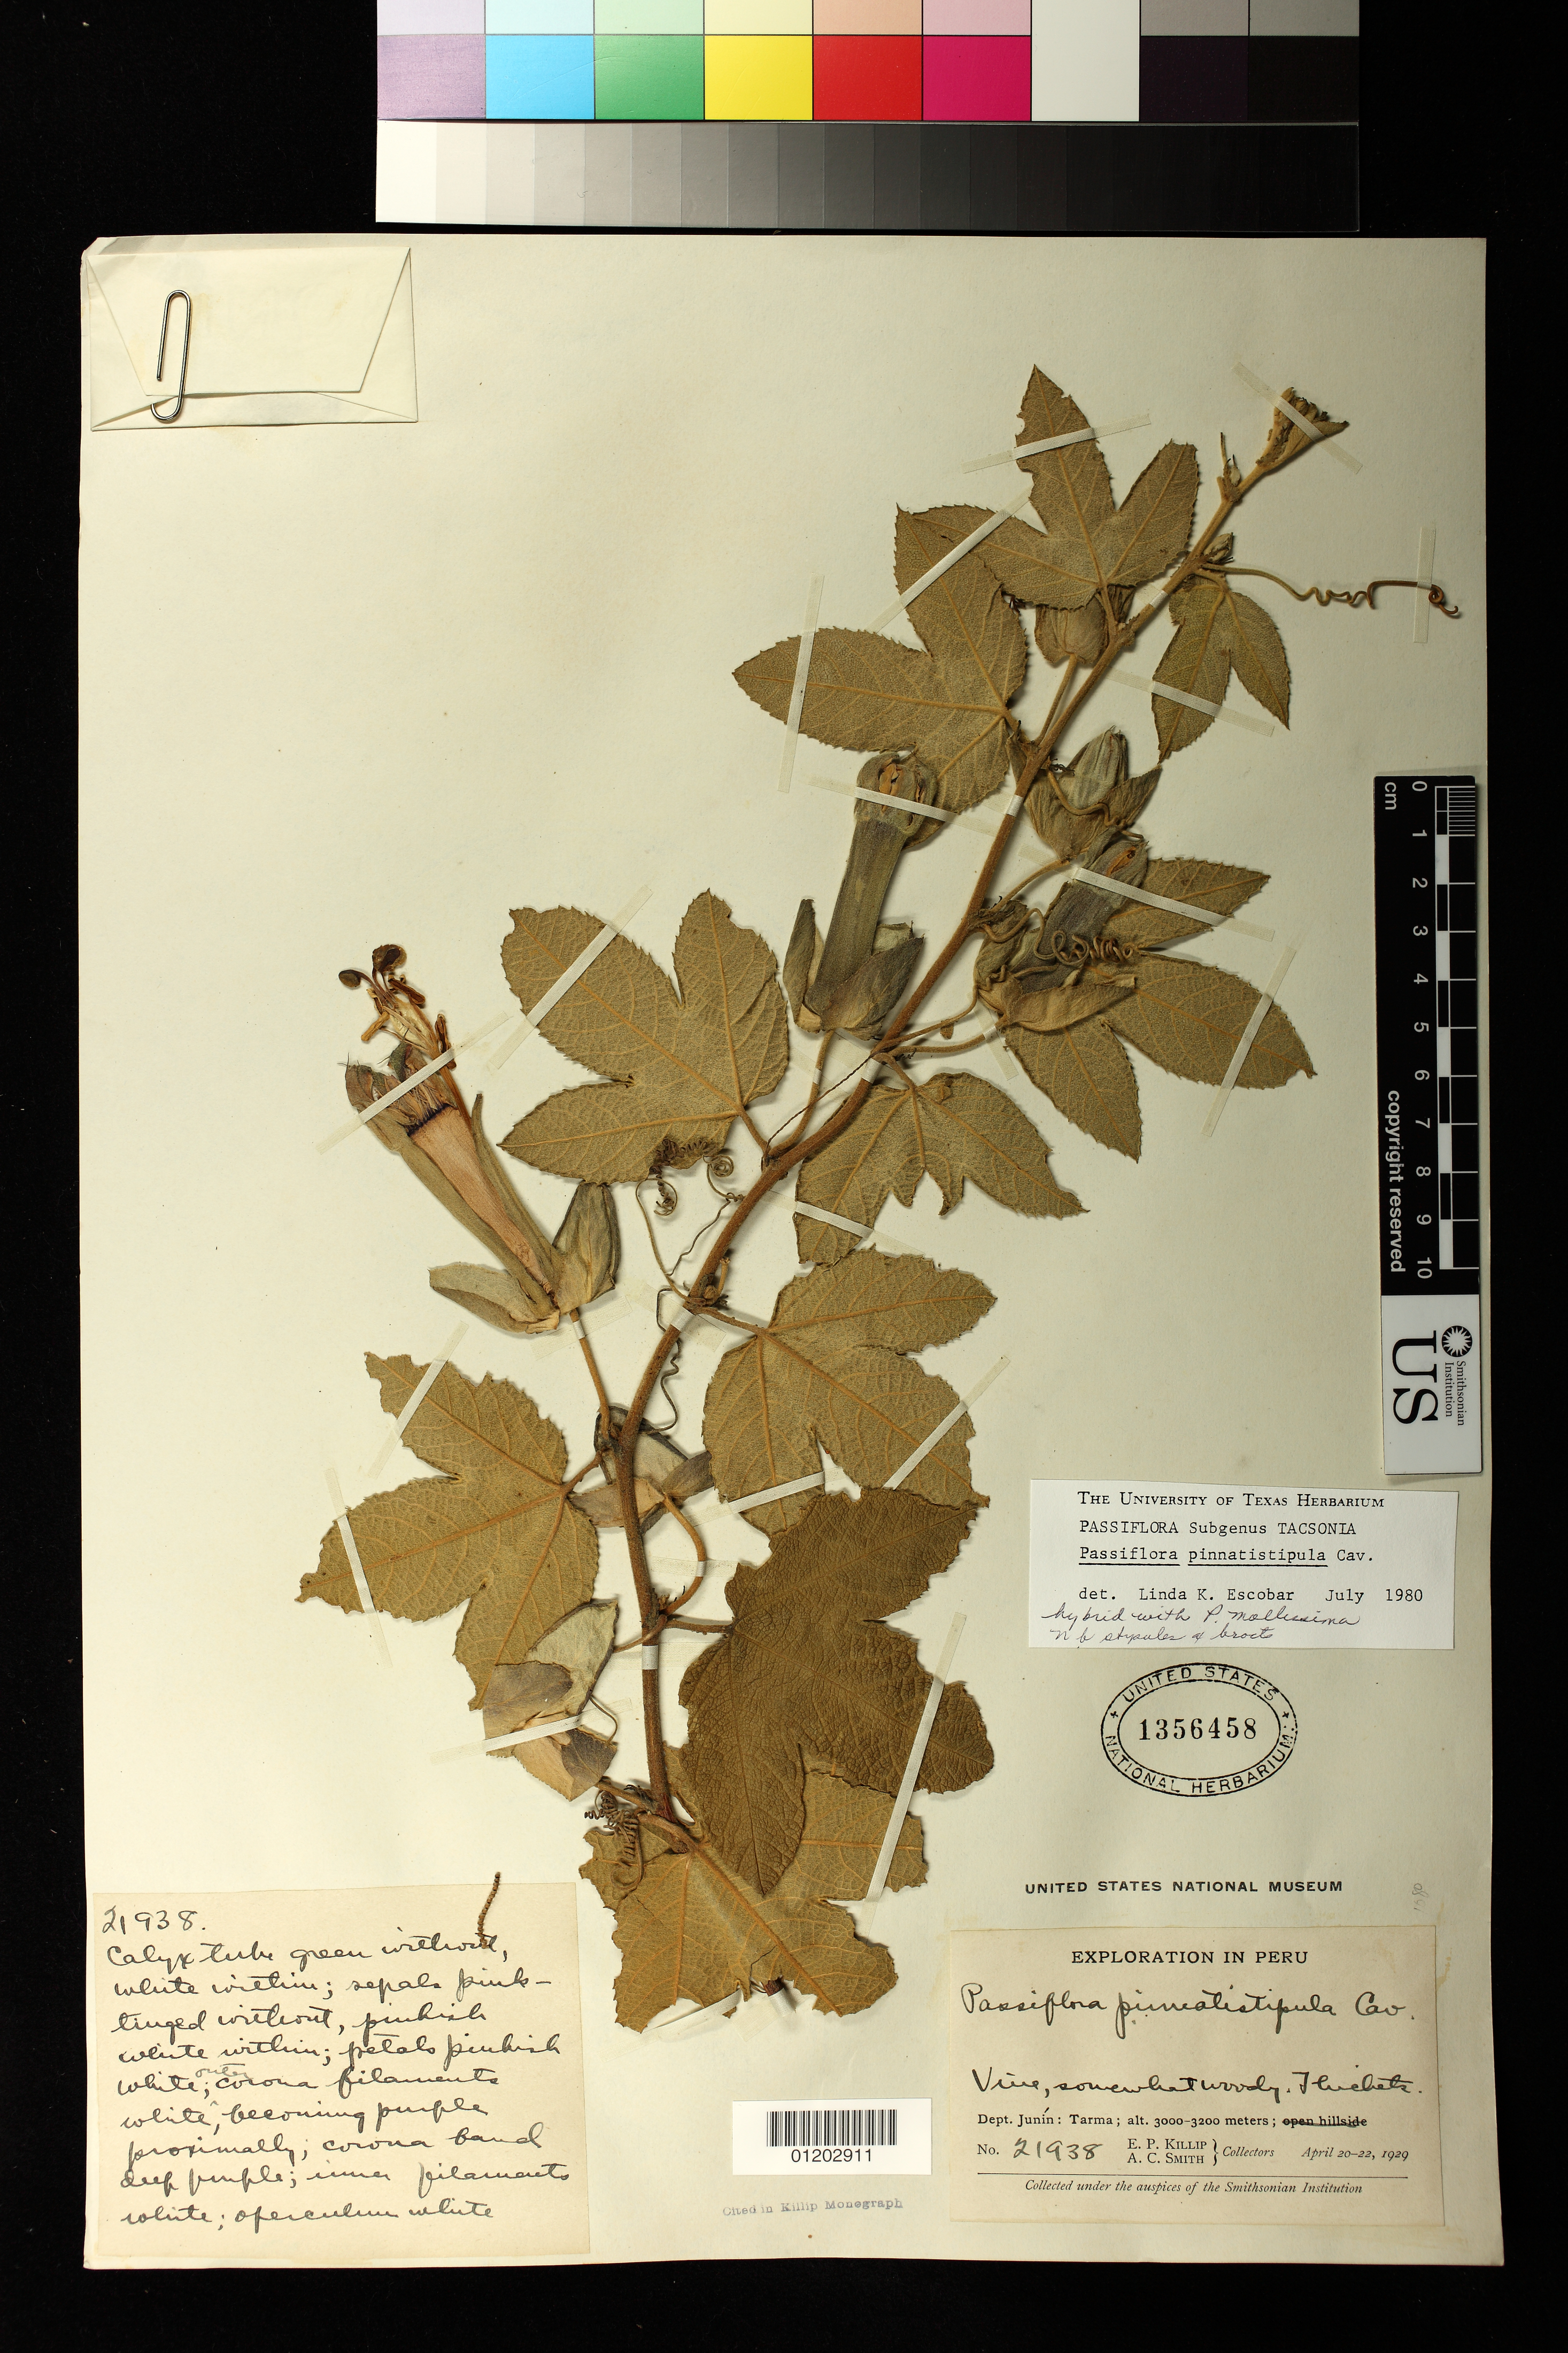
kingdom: Plantae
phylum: Tracheophyta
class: Magnoliopsida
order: Malpighiales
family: Passifloraceae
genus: Passiflora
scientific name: Passiflora pinnatistipula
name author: Cav.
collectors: E. P. Killip & A. C. Smith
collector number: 21938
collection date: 1929-04-20/1929-04-22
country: Peru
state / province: Junín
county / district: Tarma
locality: thickets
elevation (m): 3000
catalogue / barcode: US 1356458